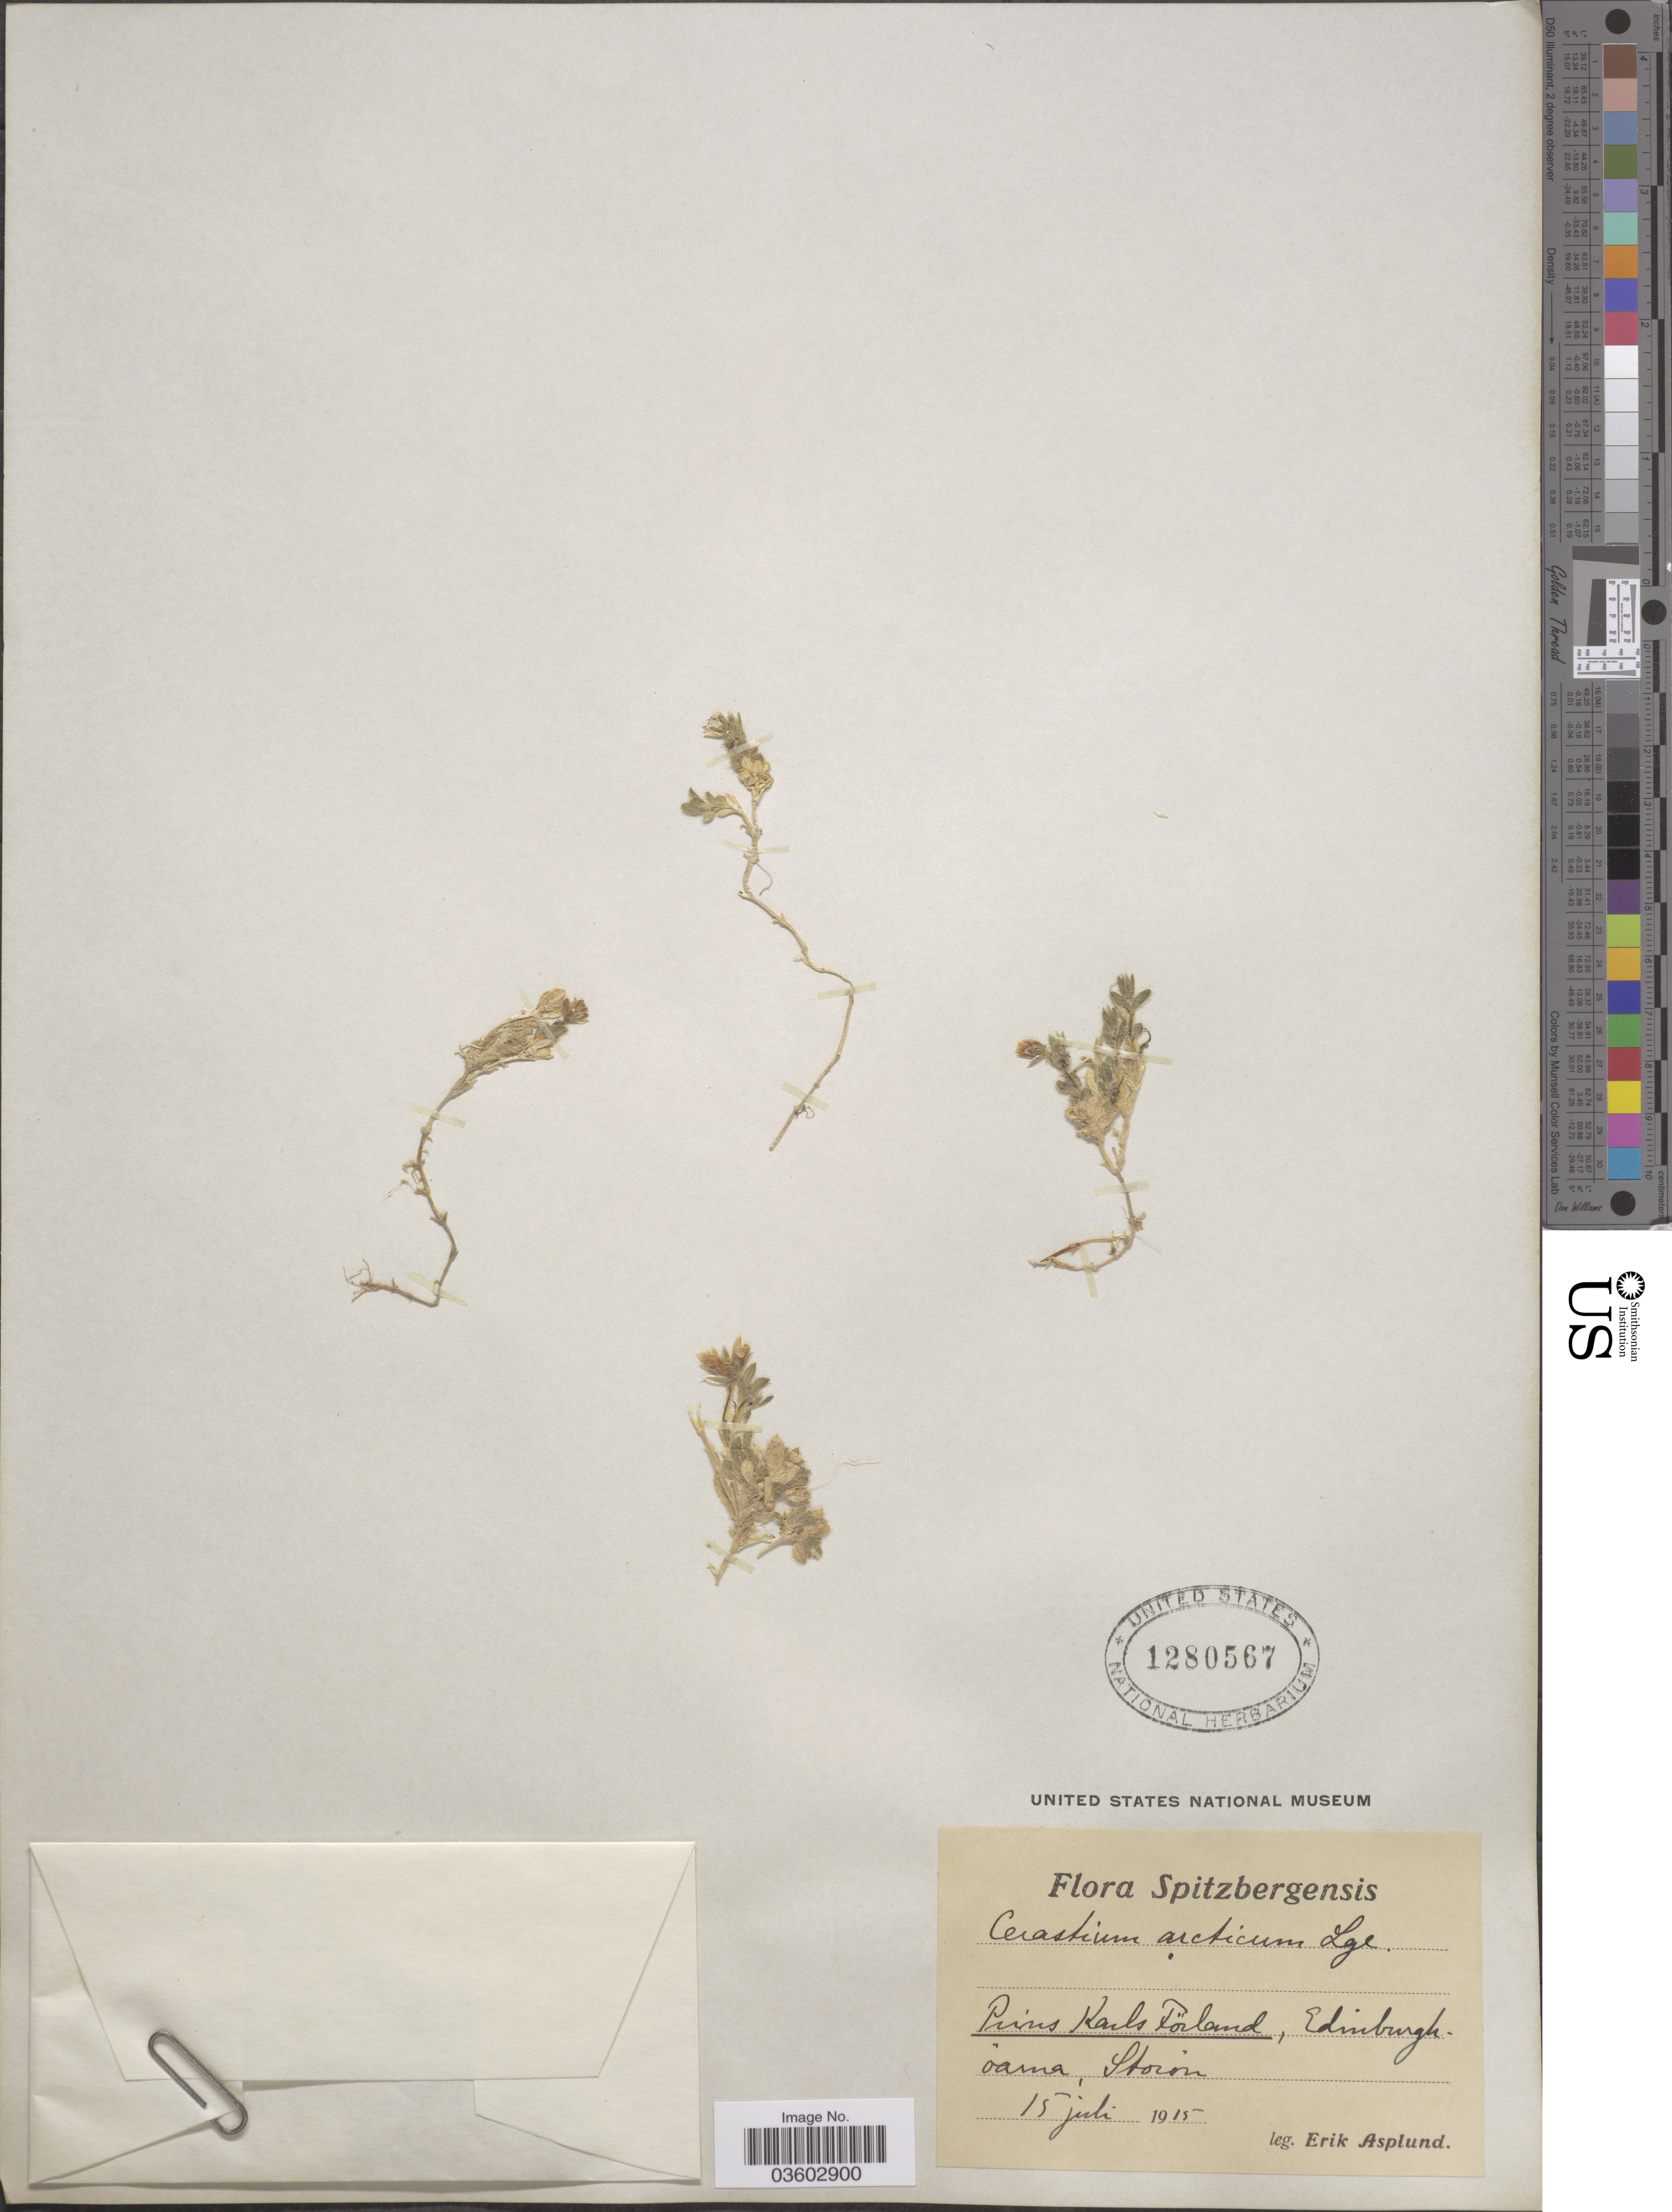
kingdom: Plantae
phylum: Tracheophyta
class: Magnoliopsida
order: Caryophyllales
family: Caryophyllaceae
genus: Cerastium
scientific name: Cerastium arcticum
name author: Lange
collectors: E. Asplund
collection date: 1915-07-15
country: Norway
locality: Spitzbergensis. Prins Karls Förland, Edinburghöarna, Storon.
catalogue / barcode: US 1280567